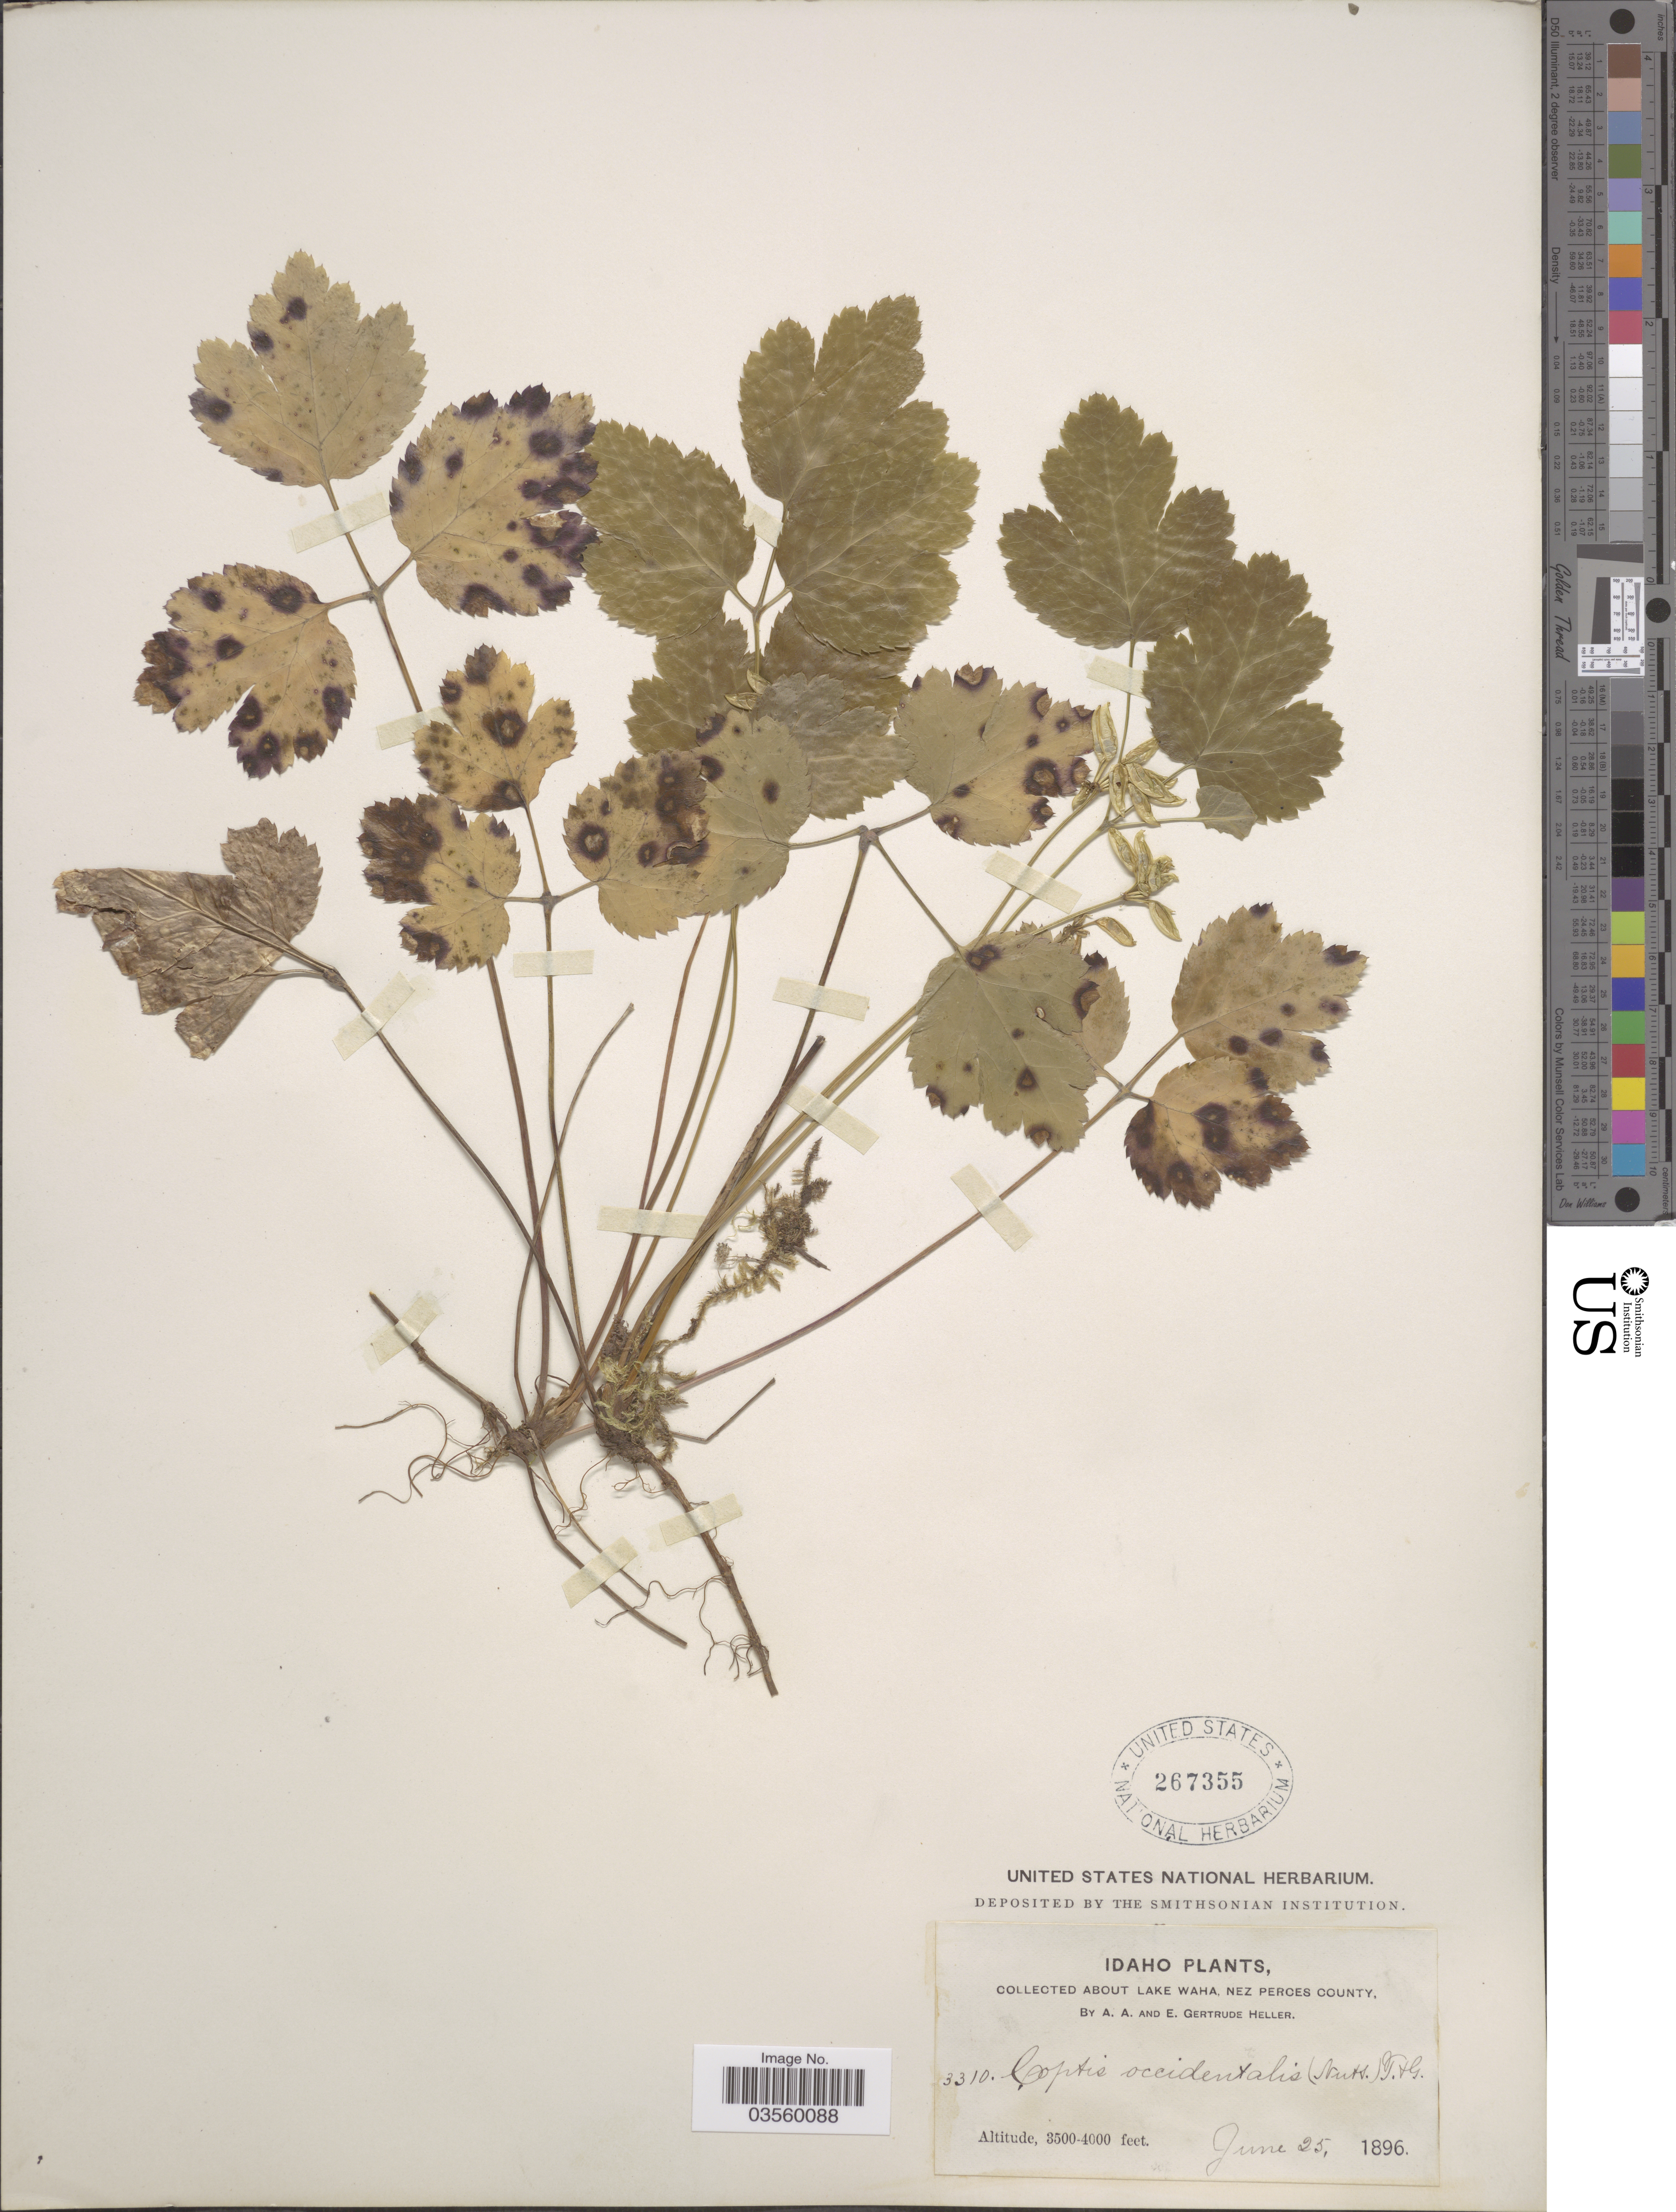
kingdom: Plantae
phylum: Tracheophyta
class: Magnoliopsida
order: Ranunculales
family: Ranunculaceae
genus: Coptis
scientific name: Coptis occidentalis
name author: Torr. & A. Gray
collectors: A. A. Heller & E. Gertrude Heller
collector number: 3310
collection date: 1896-06-25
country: United States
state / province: Idaho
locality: About Lake Waha, Nez Perces County.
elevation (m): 1067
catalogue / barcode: US 267355